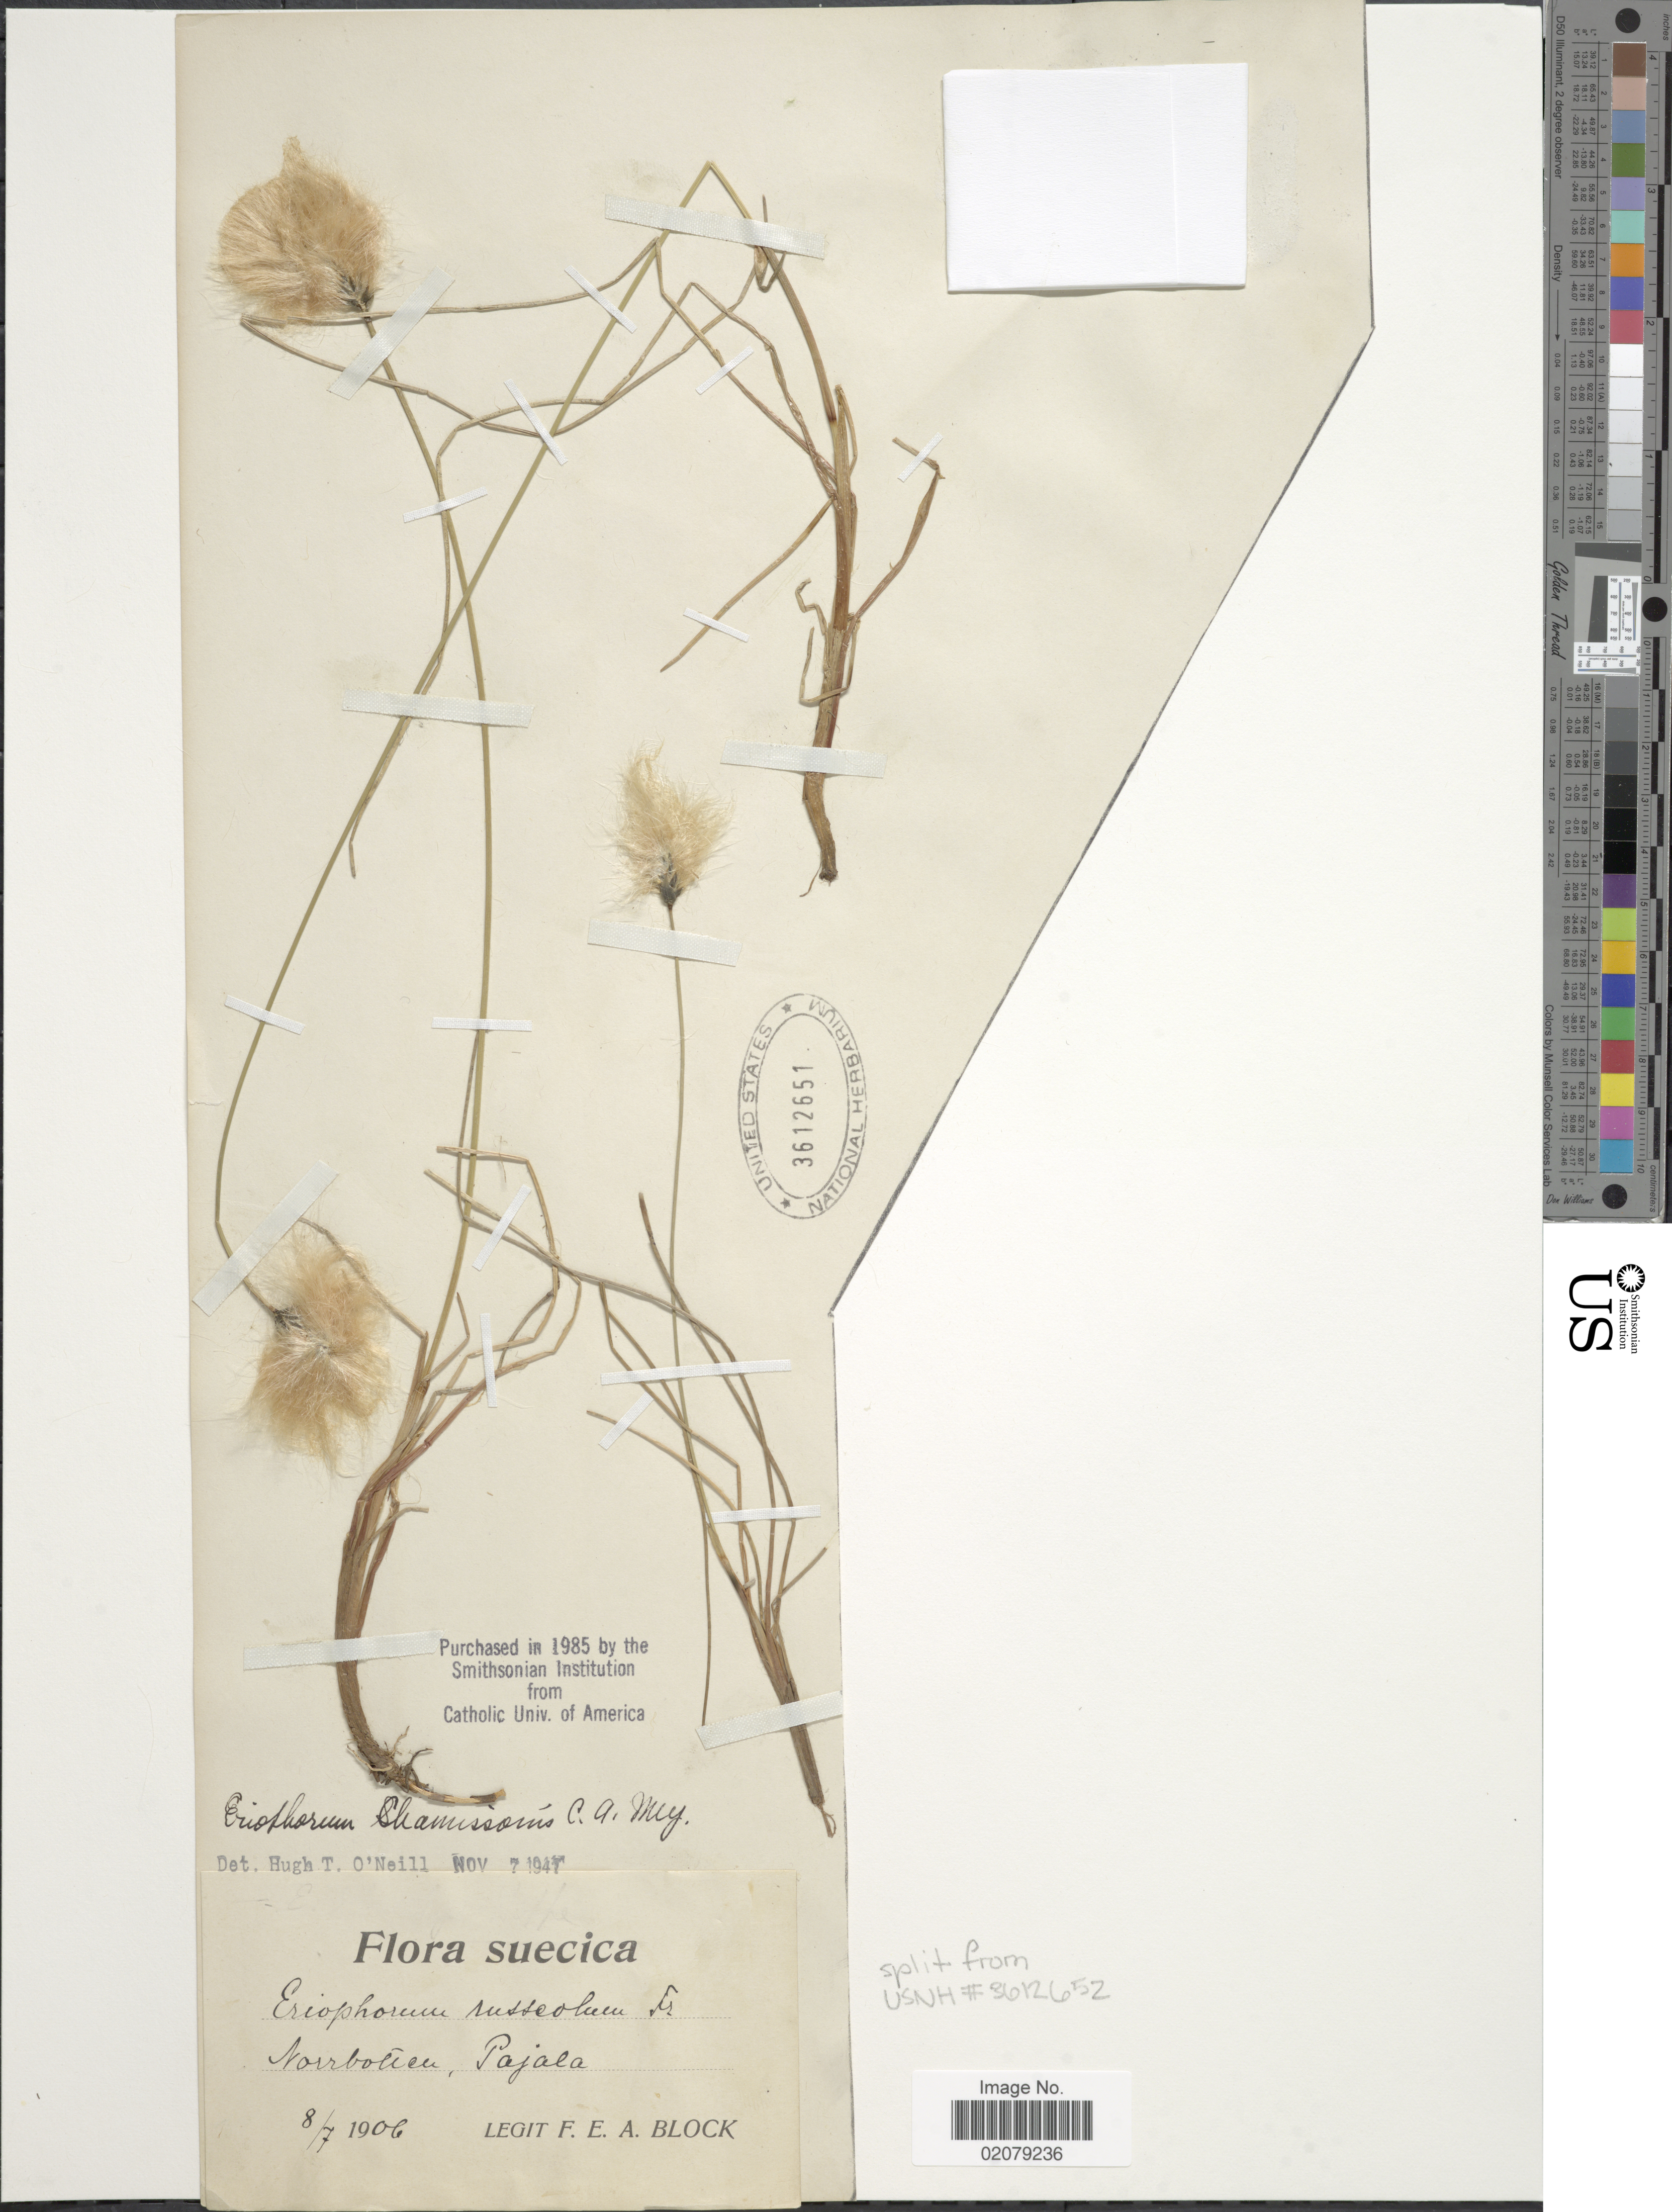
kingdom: Plantae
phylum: Tracheophyta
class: Liliopsida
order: Poales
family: Cyperaceae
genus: Eriophorum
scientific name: Eriophorum chamissonis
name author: C.A. Mey.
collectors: F. Block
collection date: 1906-07-08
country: Sweden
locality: Suecica, Norrbotten, Pajala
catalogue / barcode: US 3612651